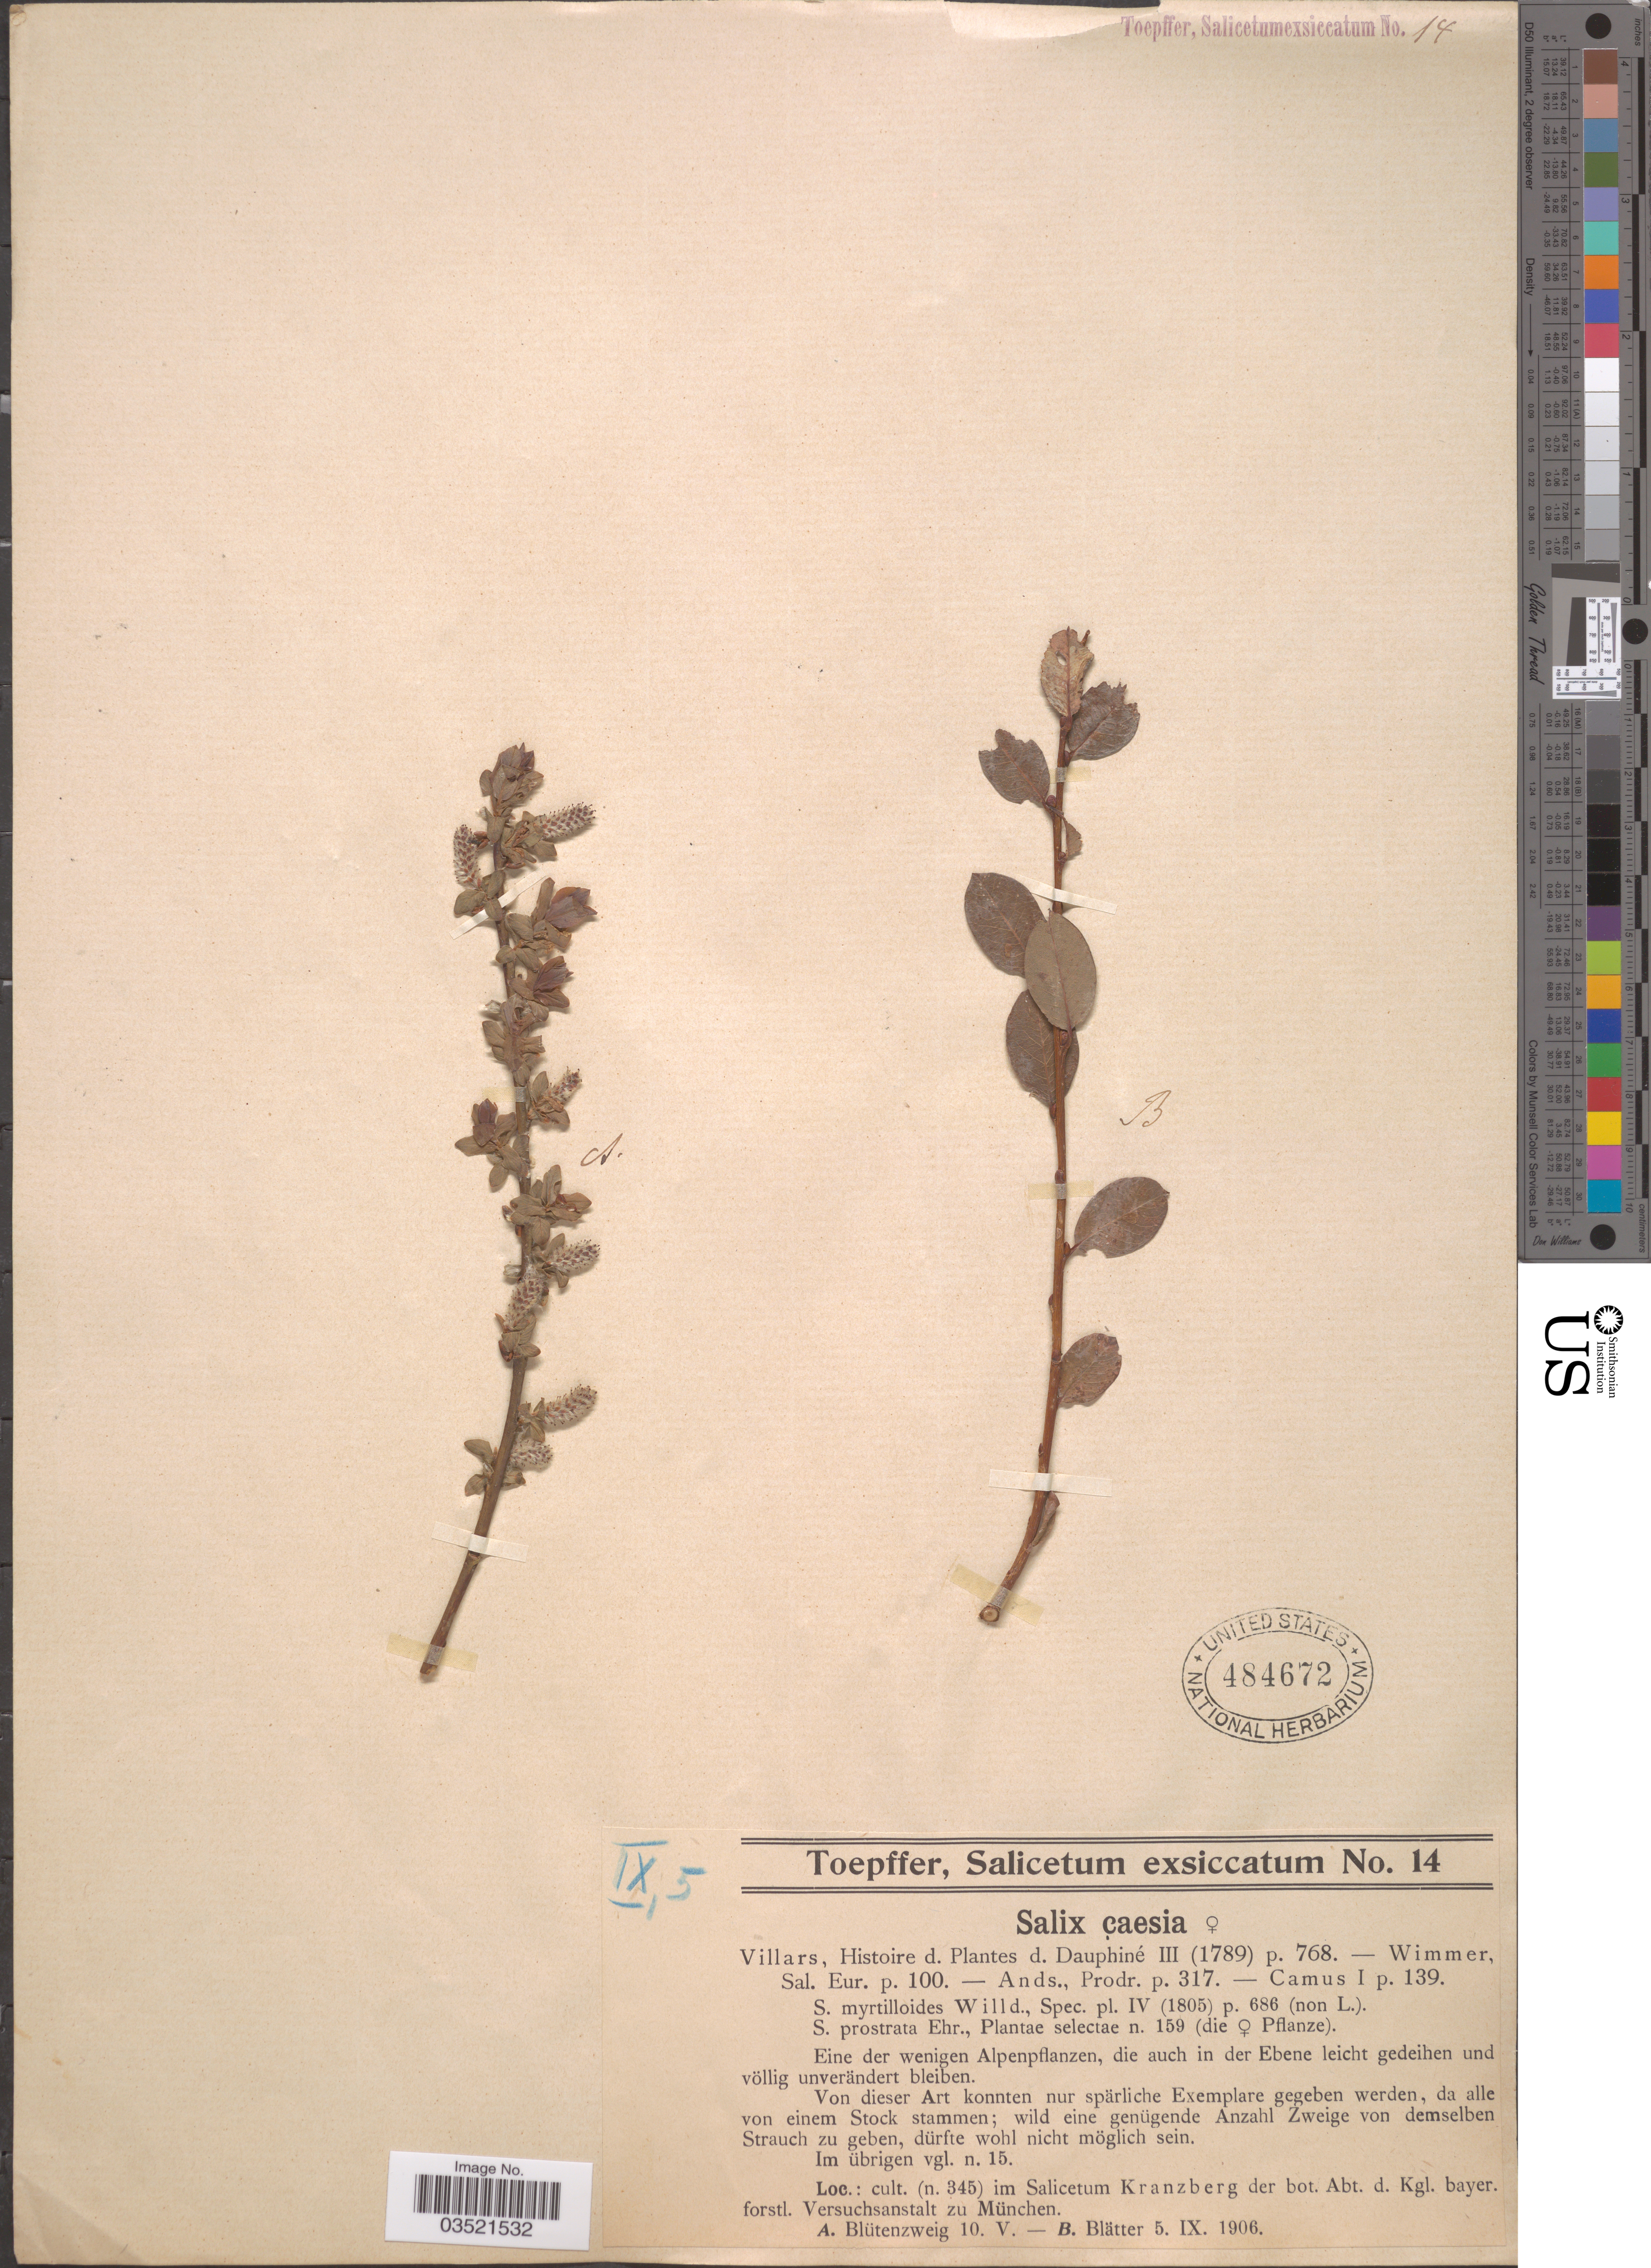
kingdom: Plantae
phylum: Tracheophyta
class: Magnoliopsida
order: Malpighiales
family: Salicaceae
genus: Salix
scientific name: Salix caesia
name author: Vill.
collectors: A. Toepffer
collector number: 14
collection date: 1906-05-10/1906-09-05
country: Germany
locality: Cult. (n. 345) im Salicetum Kranzberg der bot. Abt. d. Kgl. bayer. forstl. Versuchsanstalt zu München.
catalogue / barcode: US 484672